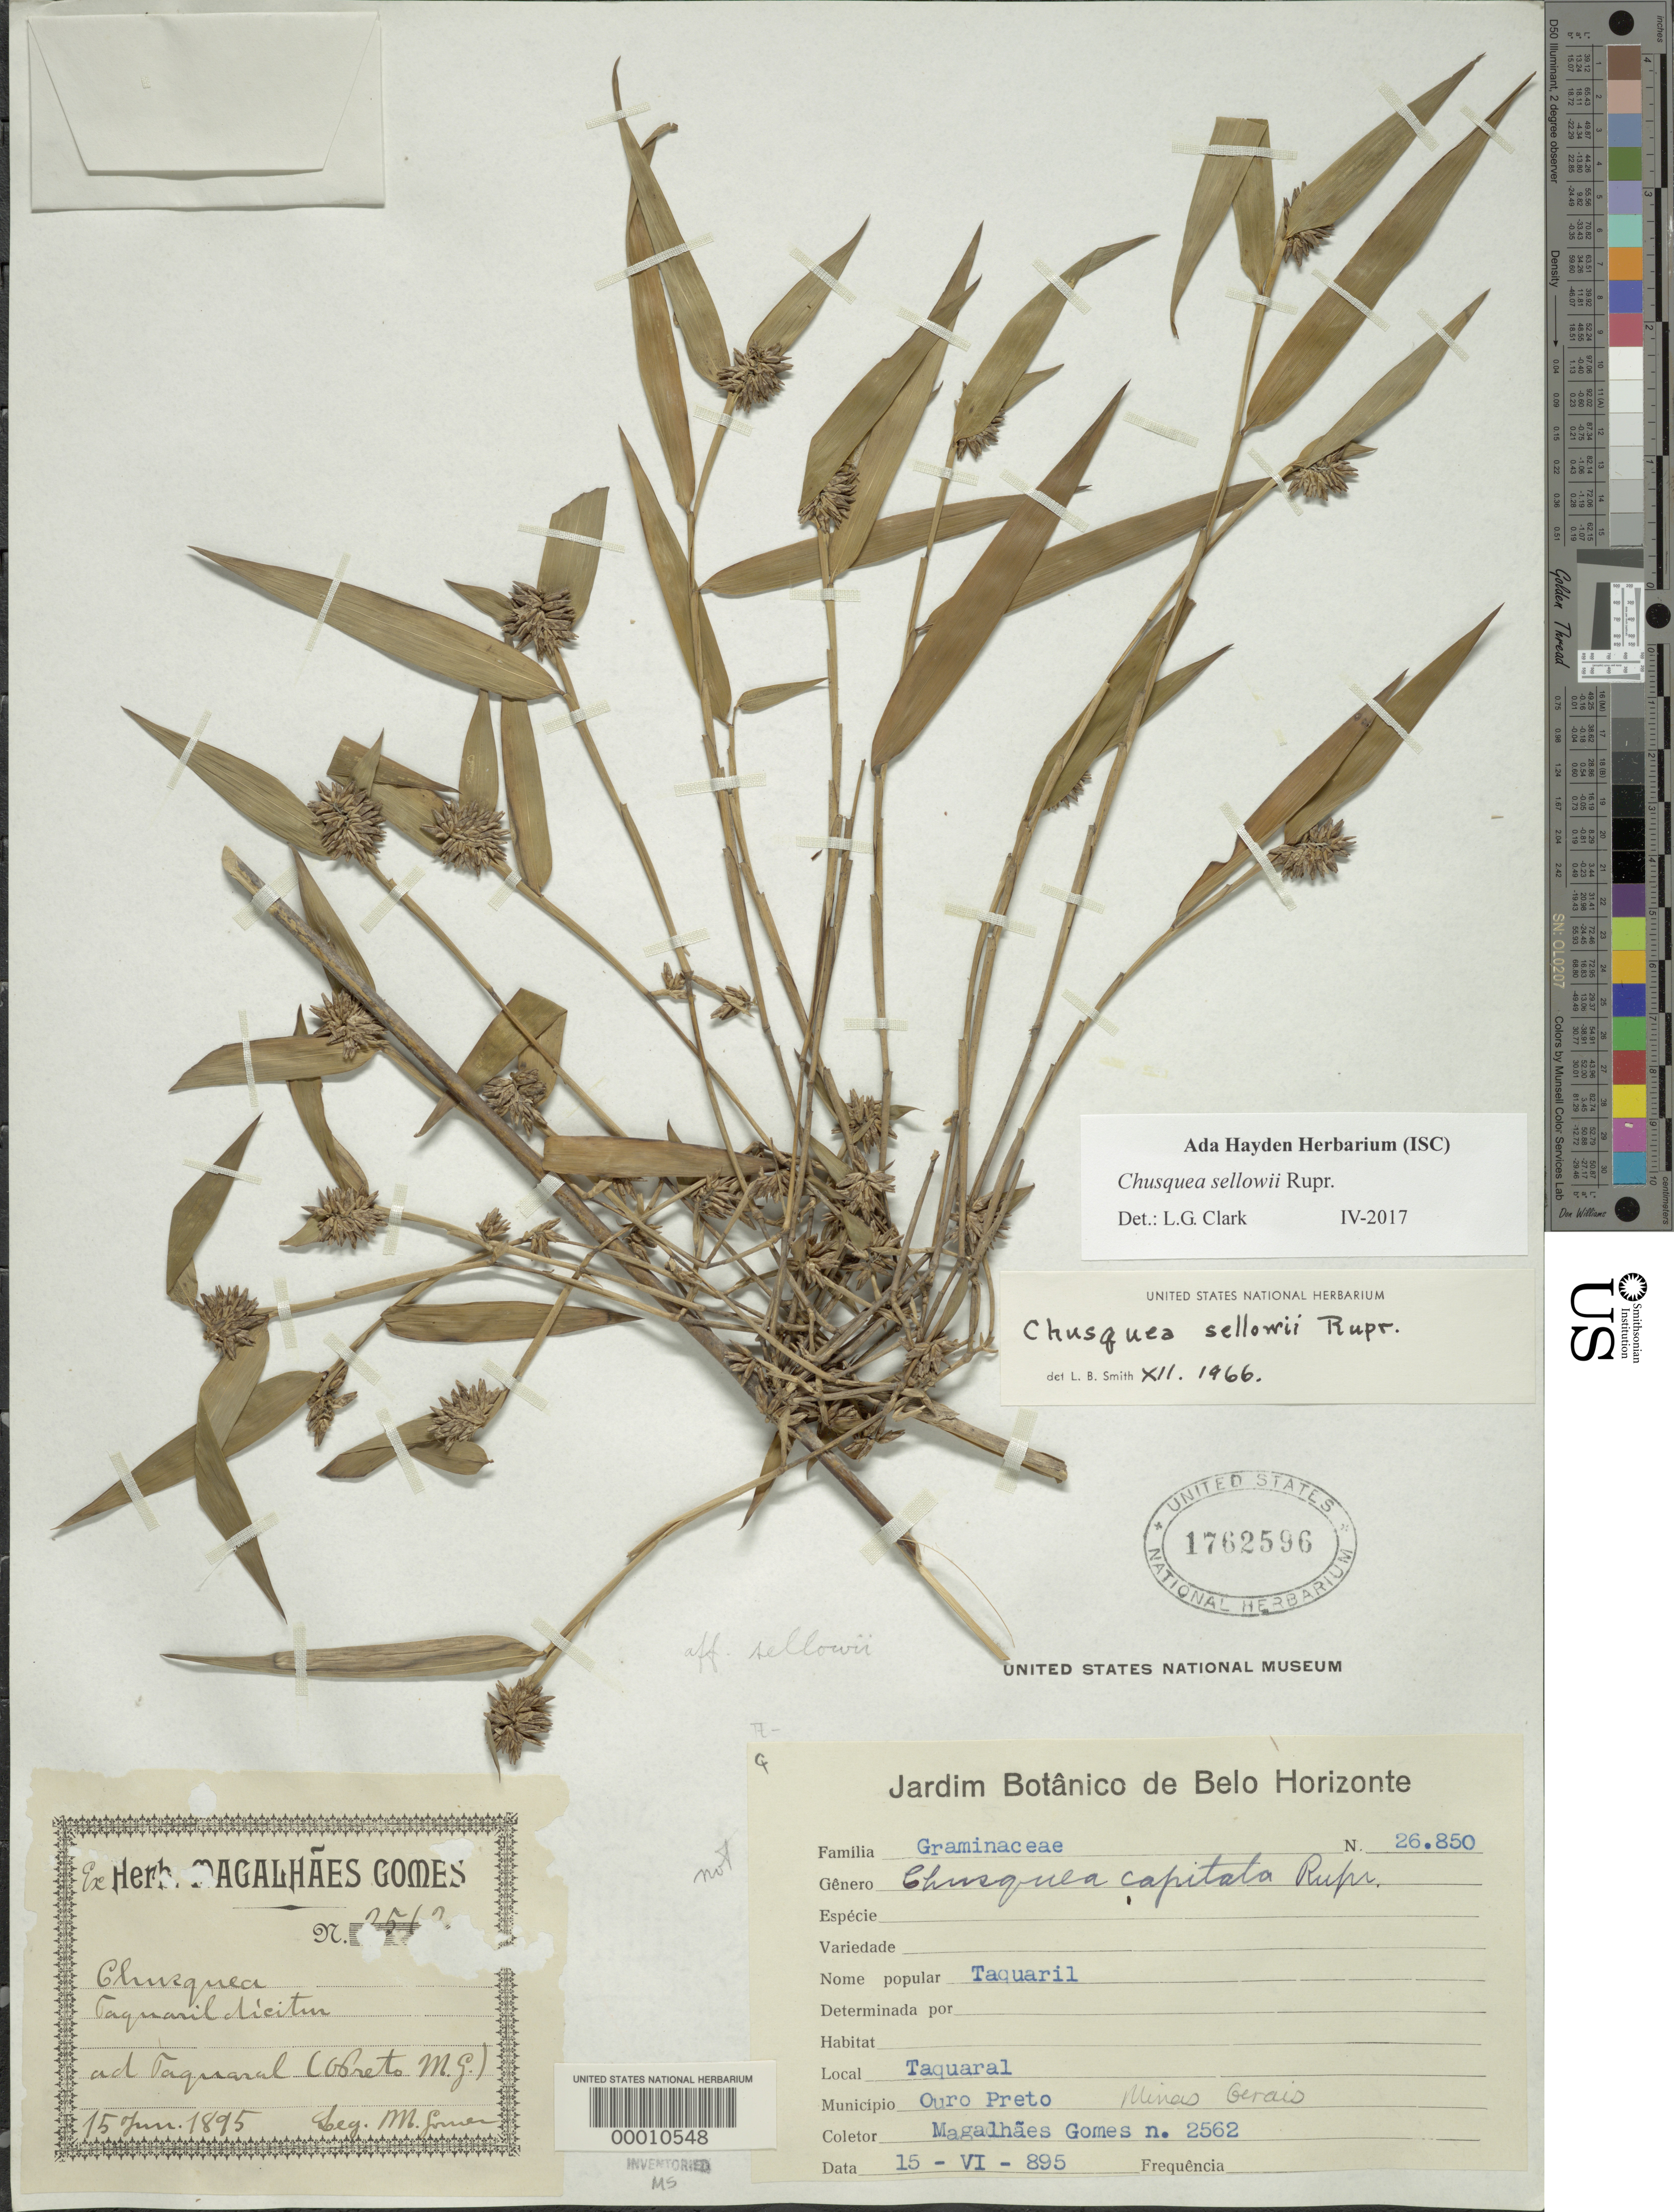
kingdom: Plantae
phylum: Tracheophyta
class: Liliopsida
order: Poales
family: Poaceae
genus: Chusquea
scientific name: Chusquea sellowii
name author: Rupr.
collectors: M. Gomes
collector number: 2562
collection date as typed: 15 Jun 1895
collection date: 1895-06-15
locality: Taquaral, ouro preto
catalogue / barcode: US 1762596